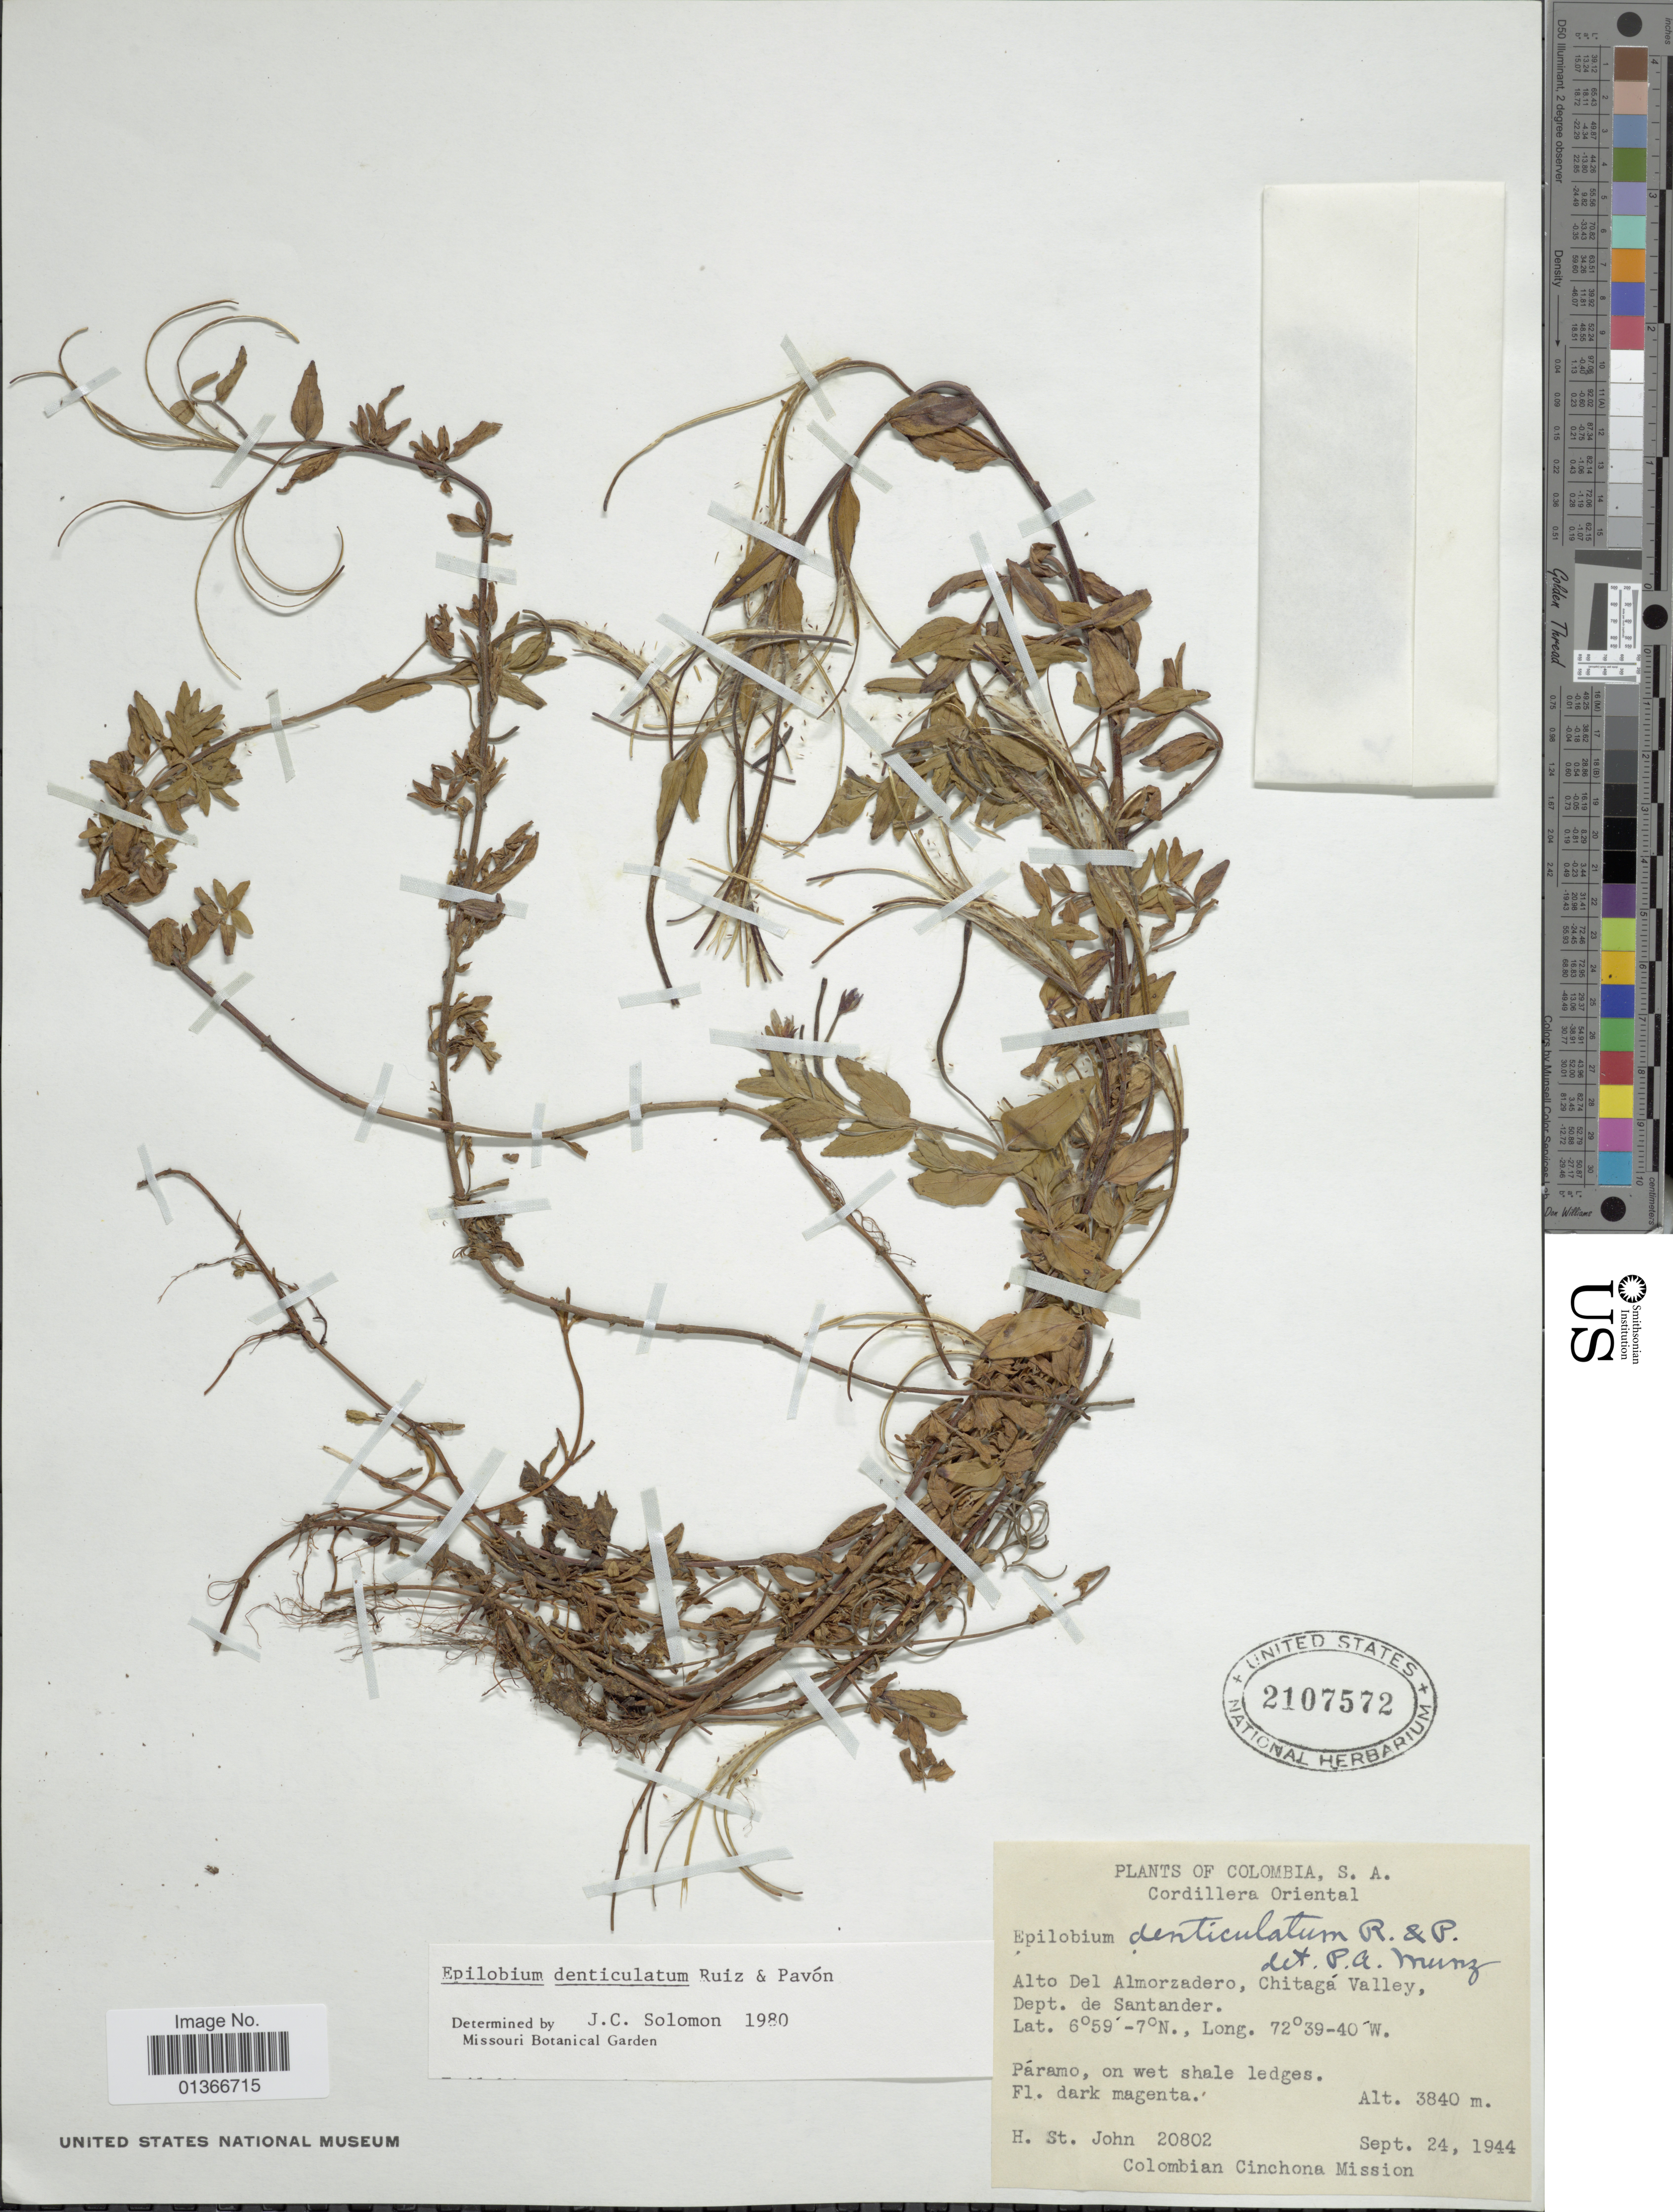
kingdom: Plantae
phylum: Tracheophyta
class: Magnoliopsida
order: Myrtales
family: Onagraceae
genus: Epilobium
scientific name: Epilobium denticulatum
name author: Ruiz & Pav.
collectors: H. St. John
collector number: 20802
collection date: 1944-09-24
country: Colombia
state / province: Santander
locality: Cordillera Oriental. Alto Del Almorzadero, Chitagá Valley.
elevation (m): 3840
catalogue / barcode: US 2107572